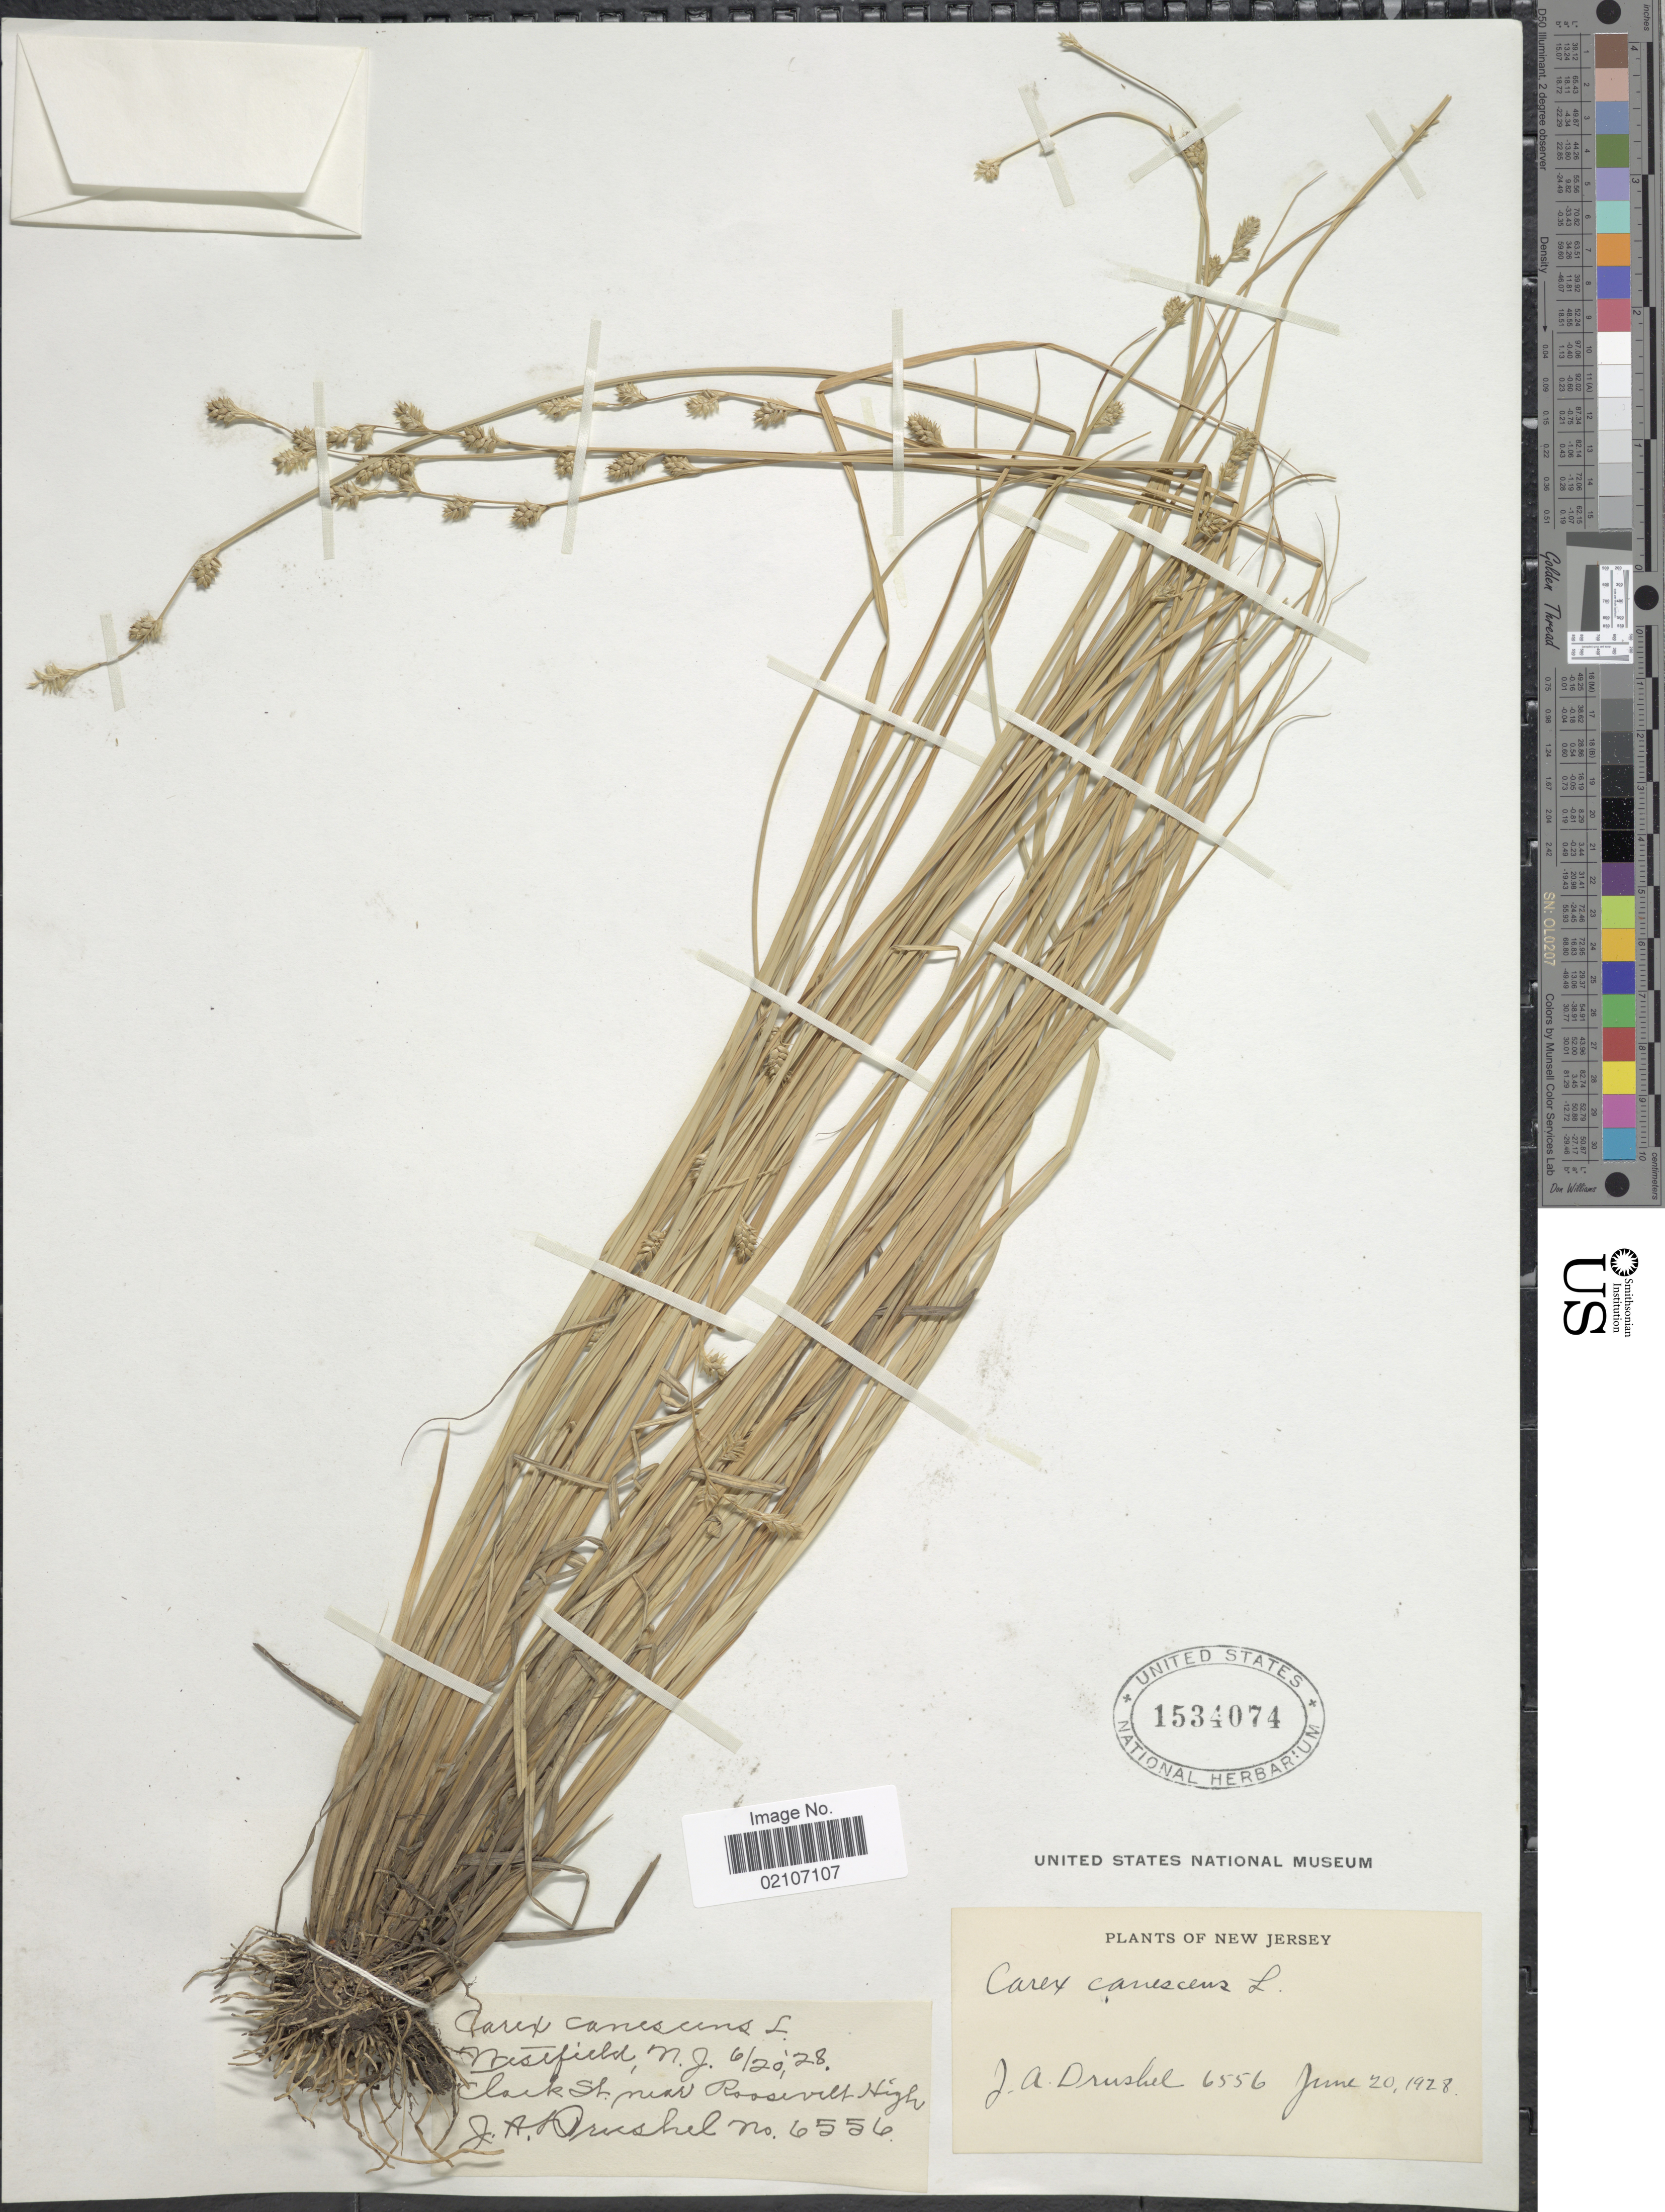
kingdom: Plantae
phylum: Tracheophyta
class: Liliopsida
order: Poales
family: Cyperaceae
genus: Carex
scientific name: Carex canescens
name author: L.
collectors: J. A. Drushel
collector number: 6556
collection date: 1928-06-20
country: United States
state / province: New Jersey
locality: Westield, Clark St. near Roosevelt High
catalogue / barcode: US 1534074